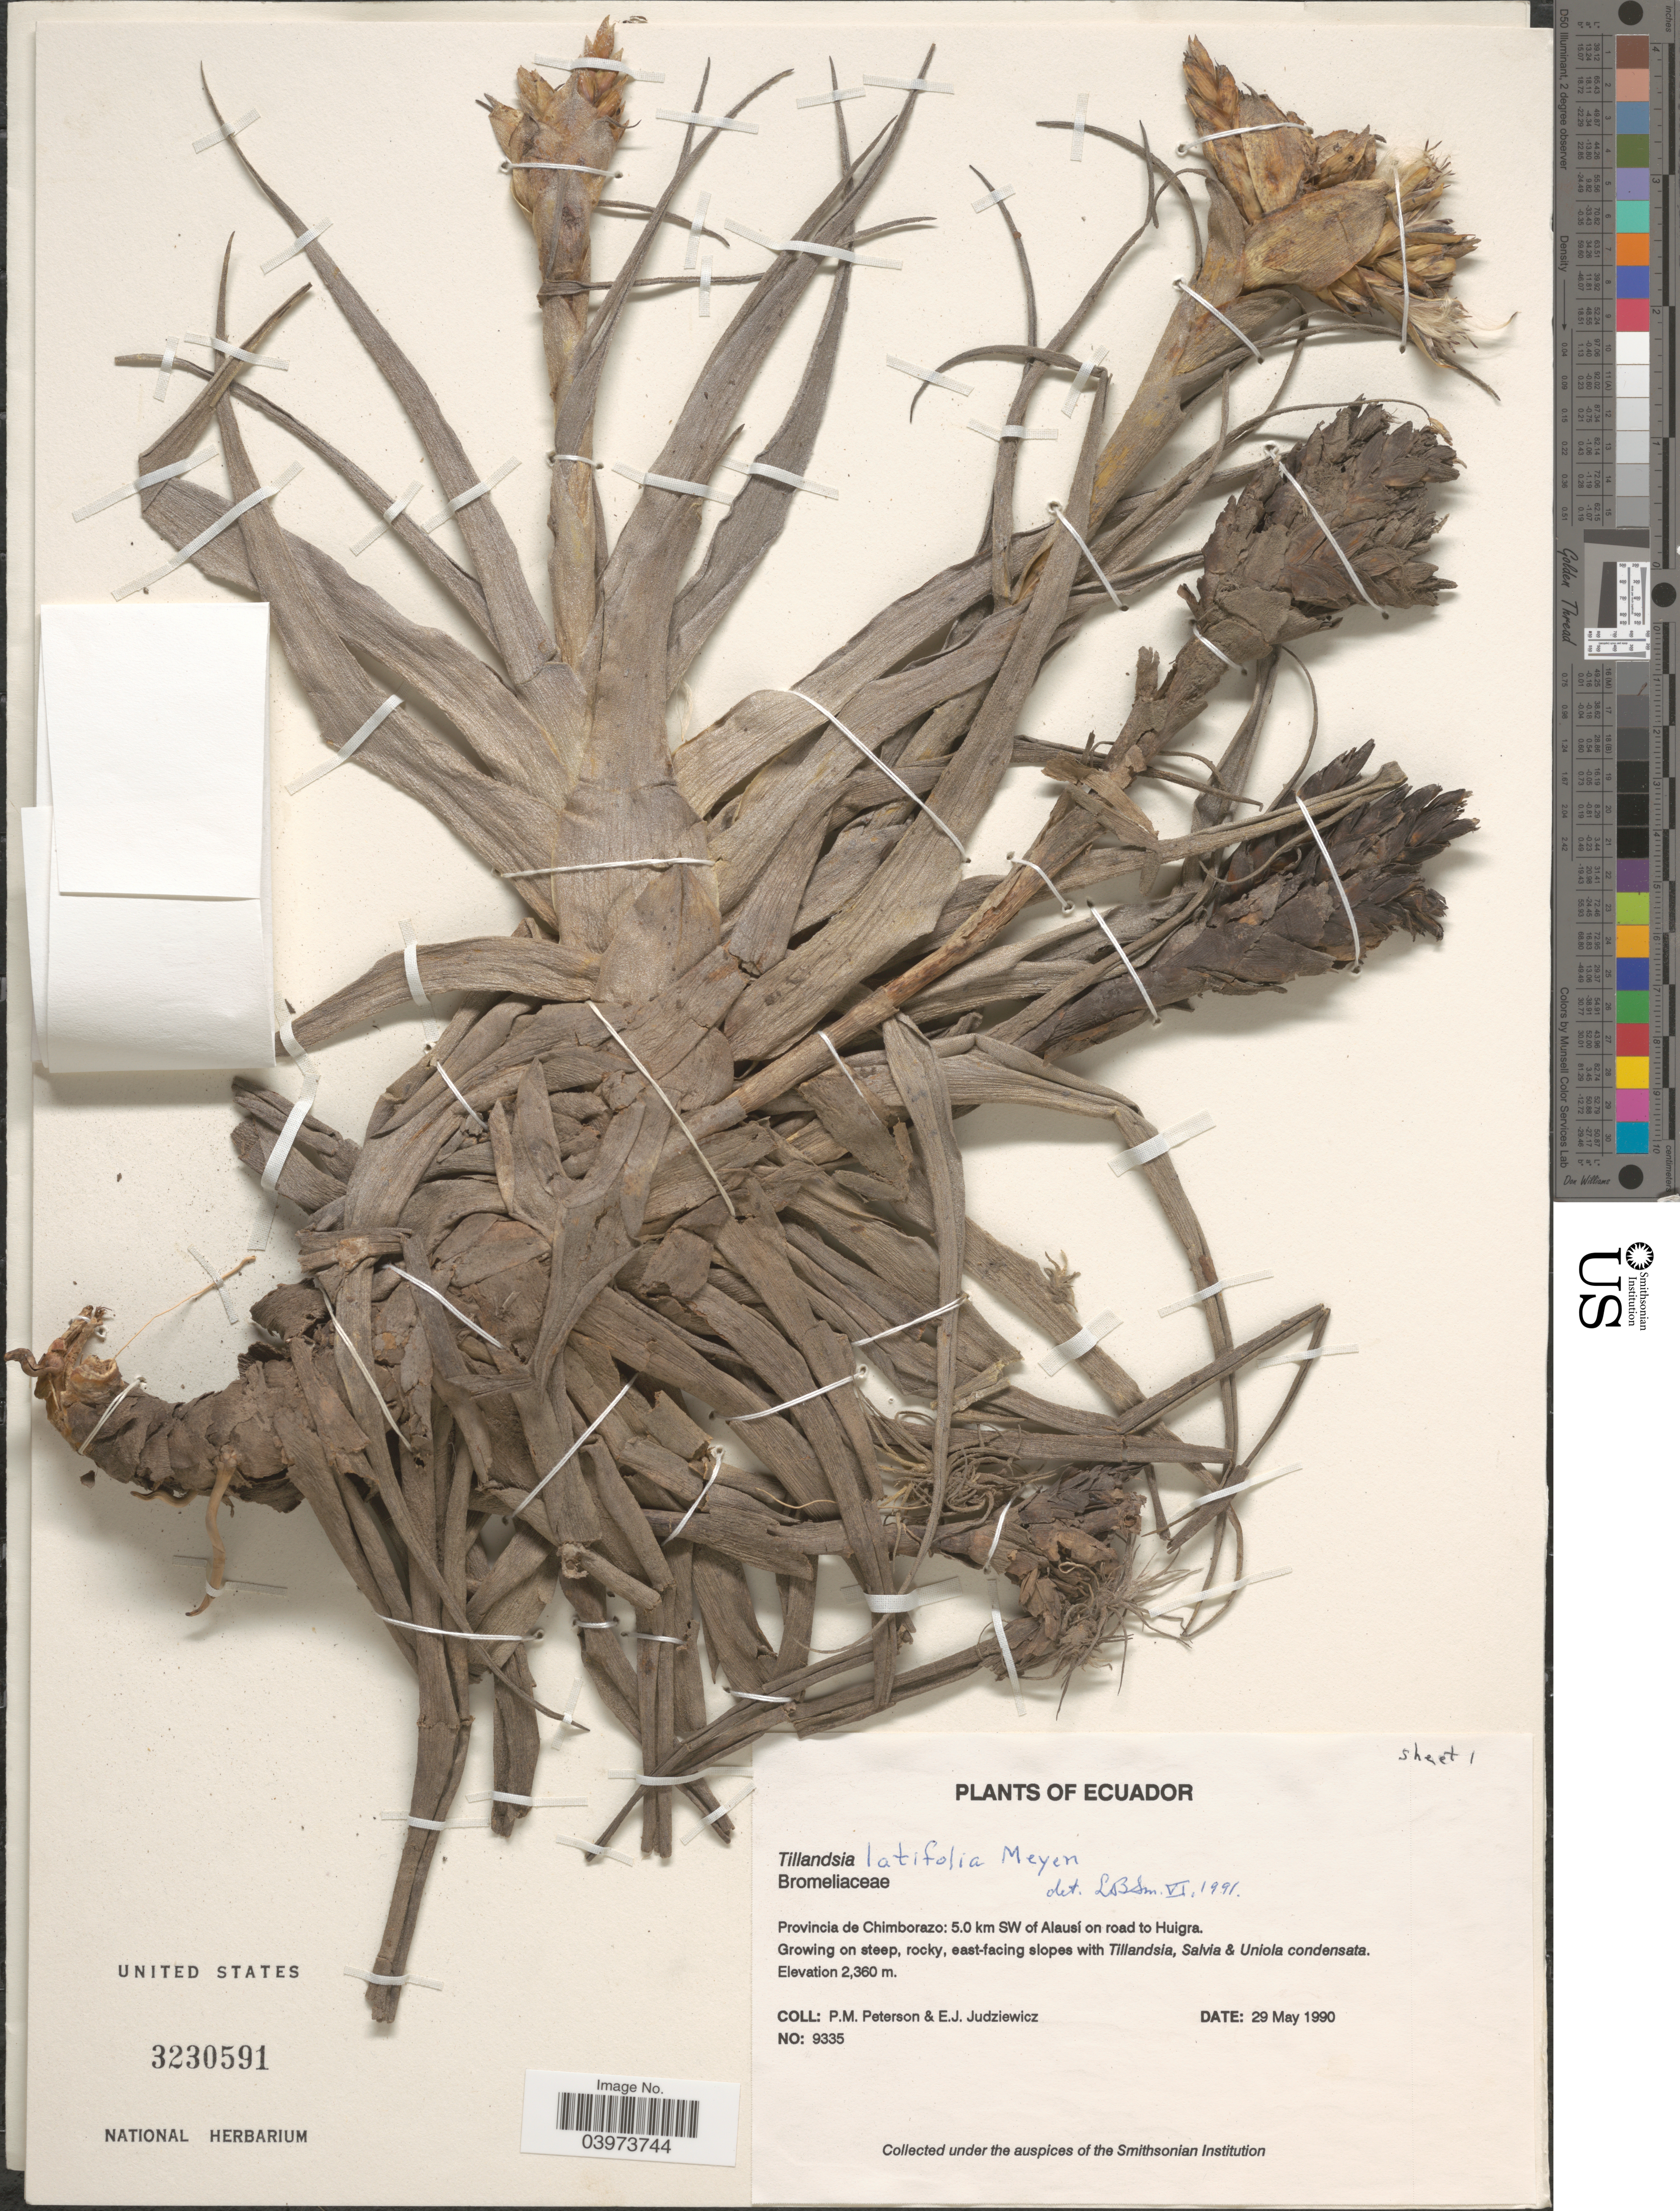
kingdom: Plantae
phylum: Tracheophyta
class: Liliopsida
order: Poales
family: Bromeliaceae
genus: Tillandsia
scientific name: Tillandsia latifolia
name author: Meyen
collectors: P. M. Peterson & E. J. Judziewicz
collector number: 9335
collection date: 1990-05-29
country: Ecuador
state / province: Chimborazo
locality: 5.0 km SW of Alausí on road to Huigra. East-facing slopes.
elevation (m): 2360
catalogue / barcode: US 3230591